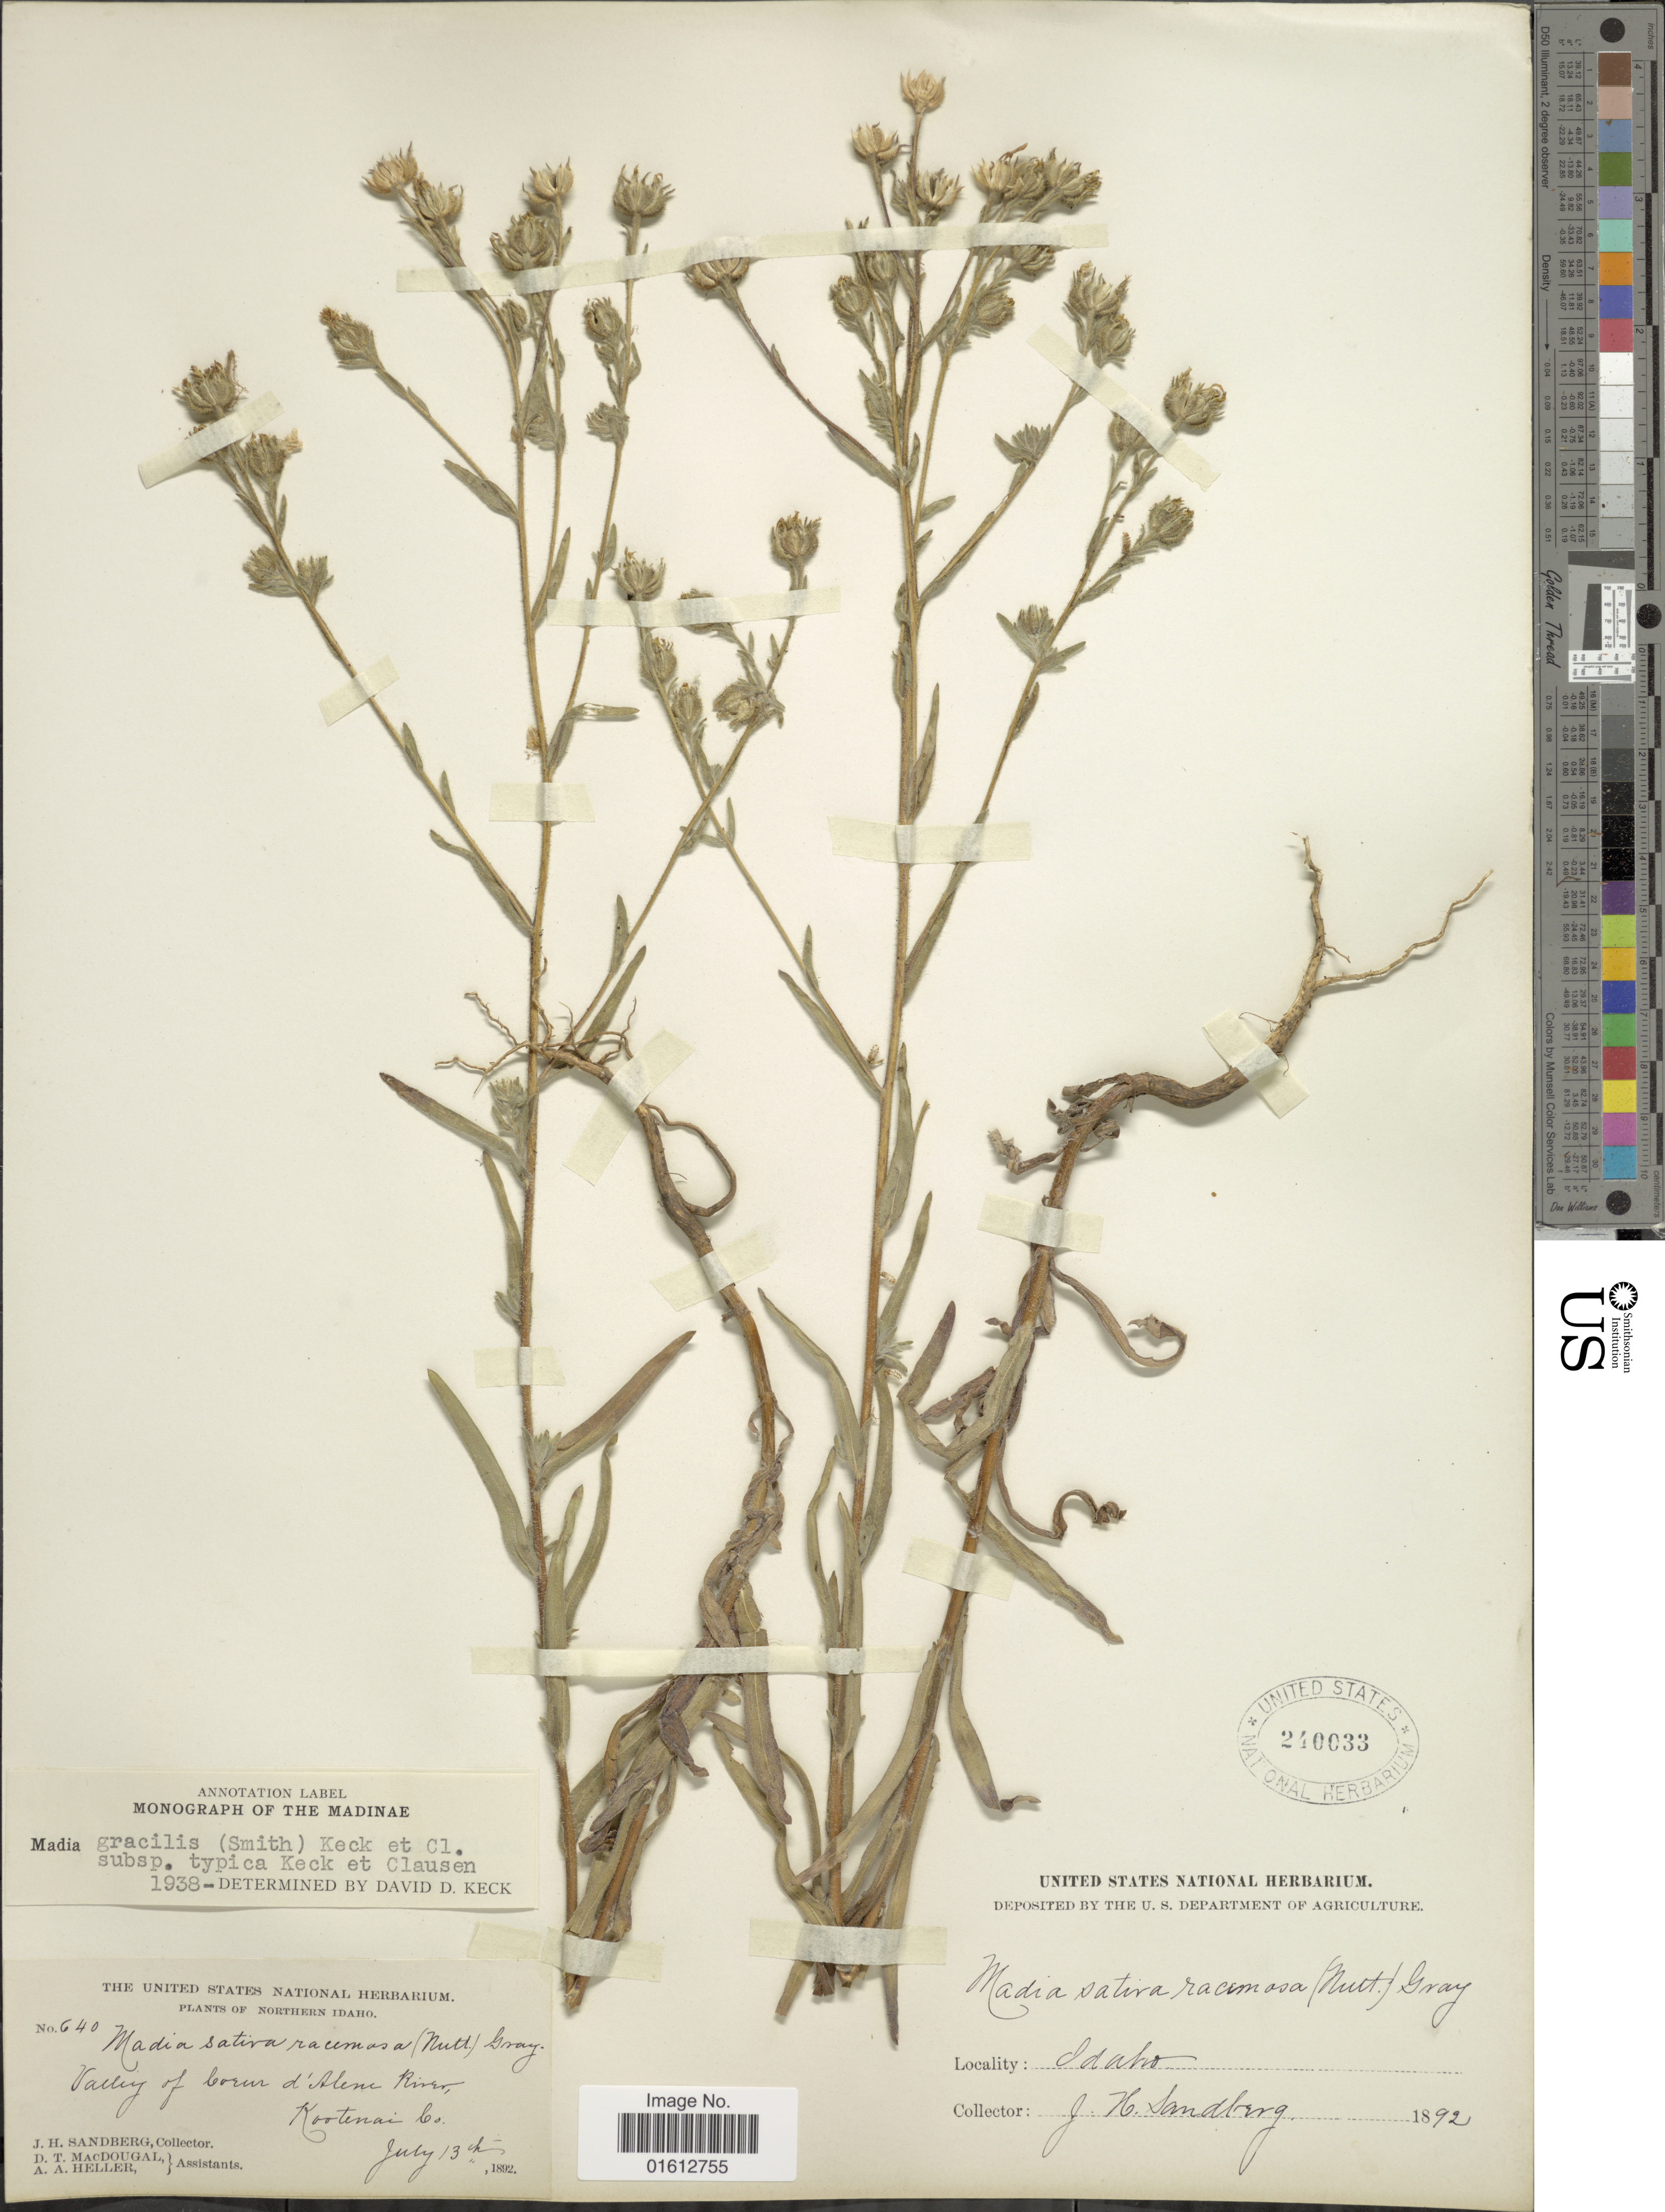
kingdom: Plantae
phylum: Tracheophyta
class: Magnoliopsida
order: Asterales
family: Asteraceae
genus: Madia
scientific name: Madia gracilis subsp. gracilis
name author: (Sm.) D.D. Keck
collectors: J. H. Sandberg, D. T. MacDougal & A. A. Heller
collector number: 640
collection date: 1892-07-13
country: United States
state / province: Idaho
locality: Northern Idaho, Valley of Coeur d'Alene River, Kootenai Co.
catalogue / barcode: US 210033